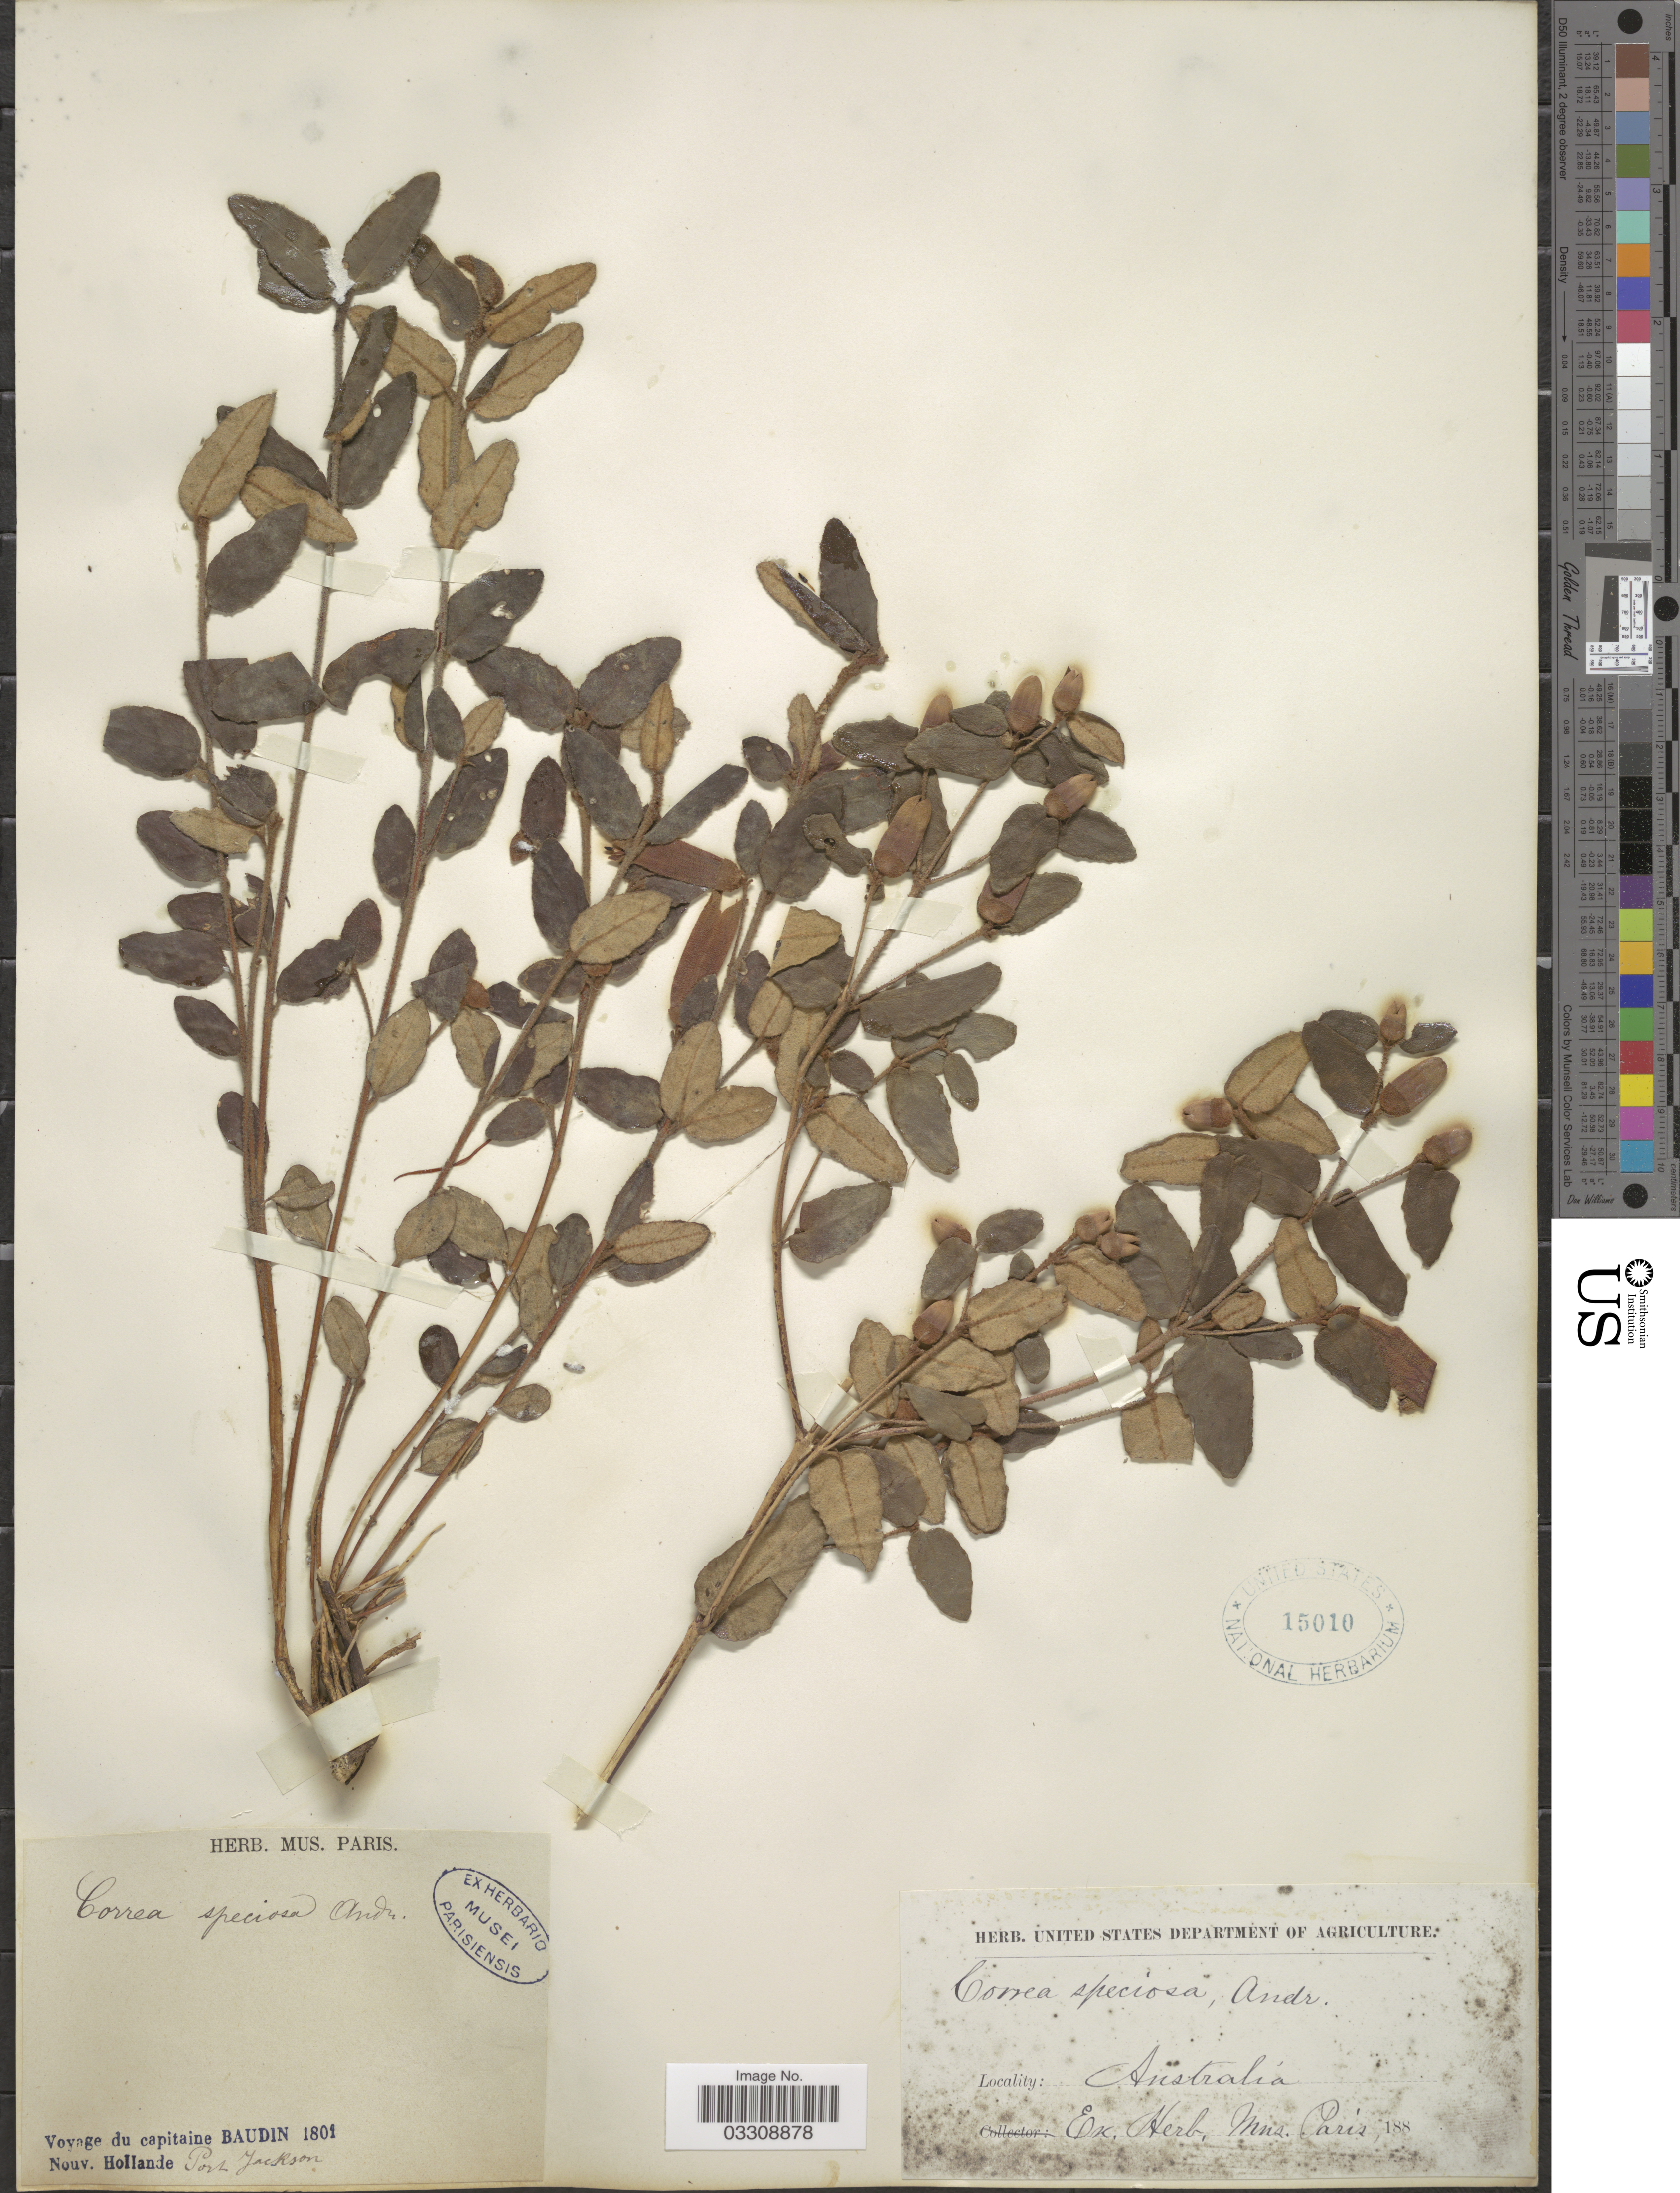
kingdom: Plantae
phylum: Tracheophyta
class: Magnoliopsida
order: Sapindales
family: Rutaceae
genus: Correa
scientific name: Correa speciosa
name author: Donn ex Andrews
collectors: T. Baudin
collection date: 1801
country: Australia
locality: Nouv. Hollande, Port Jackson.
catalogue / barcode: US 15010